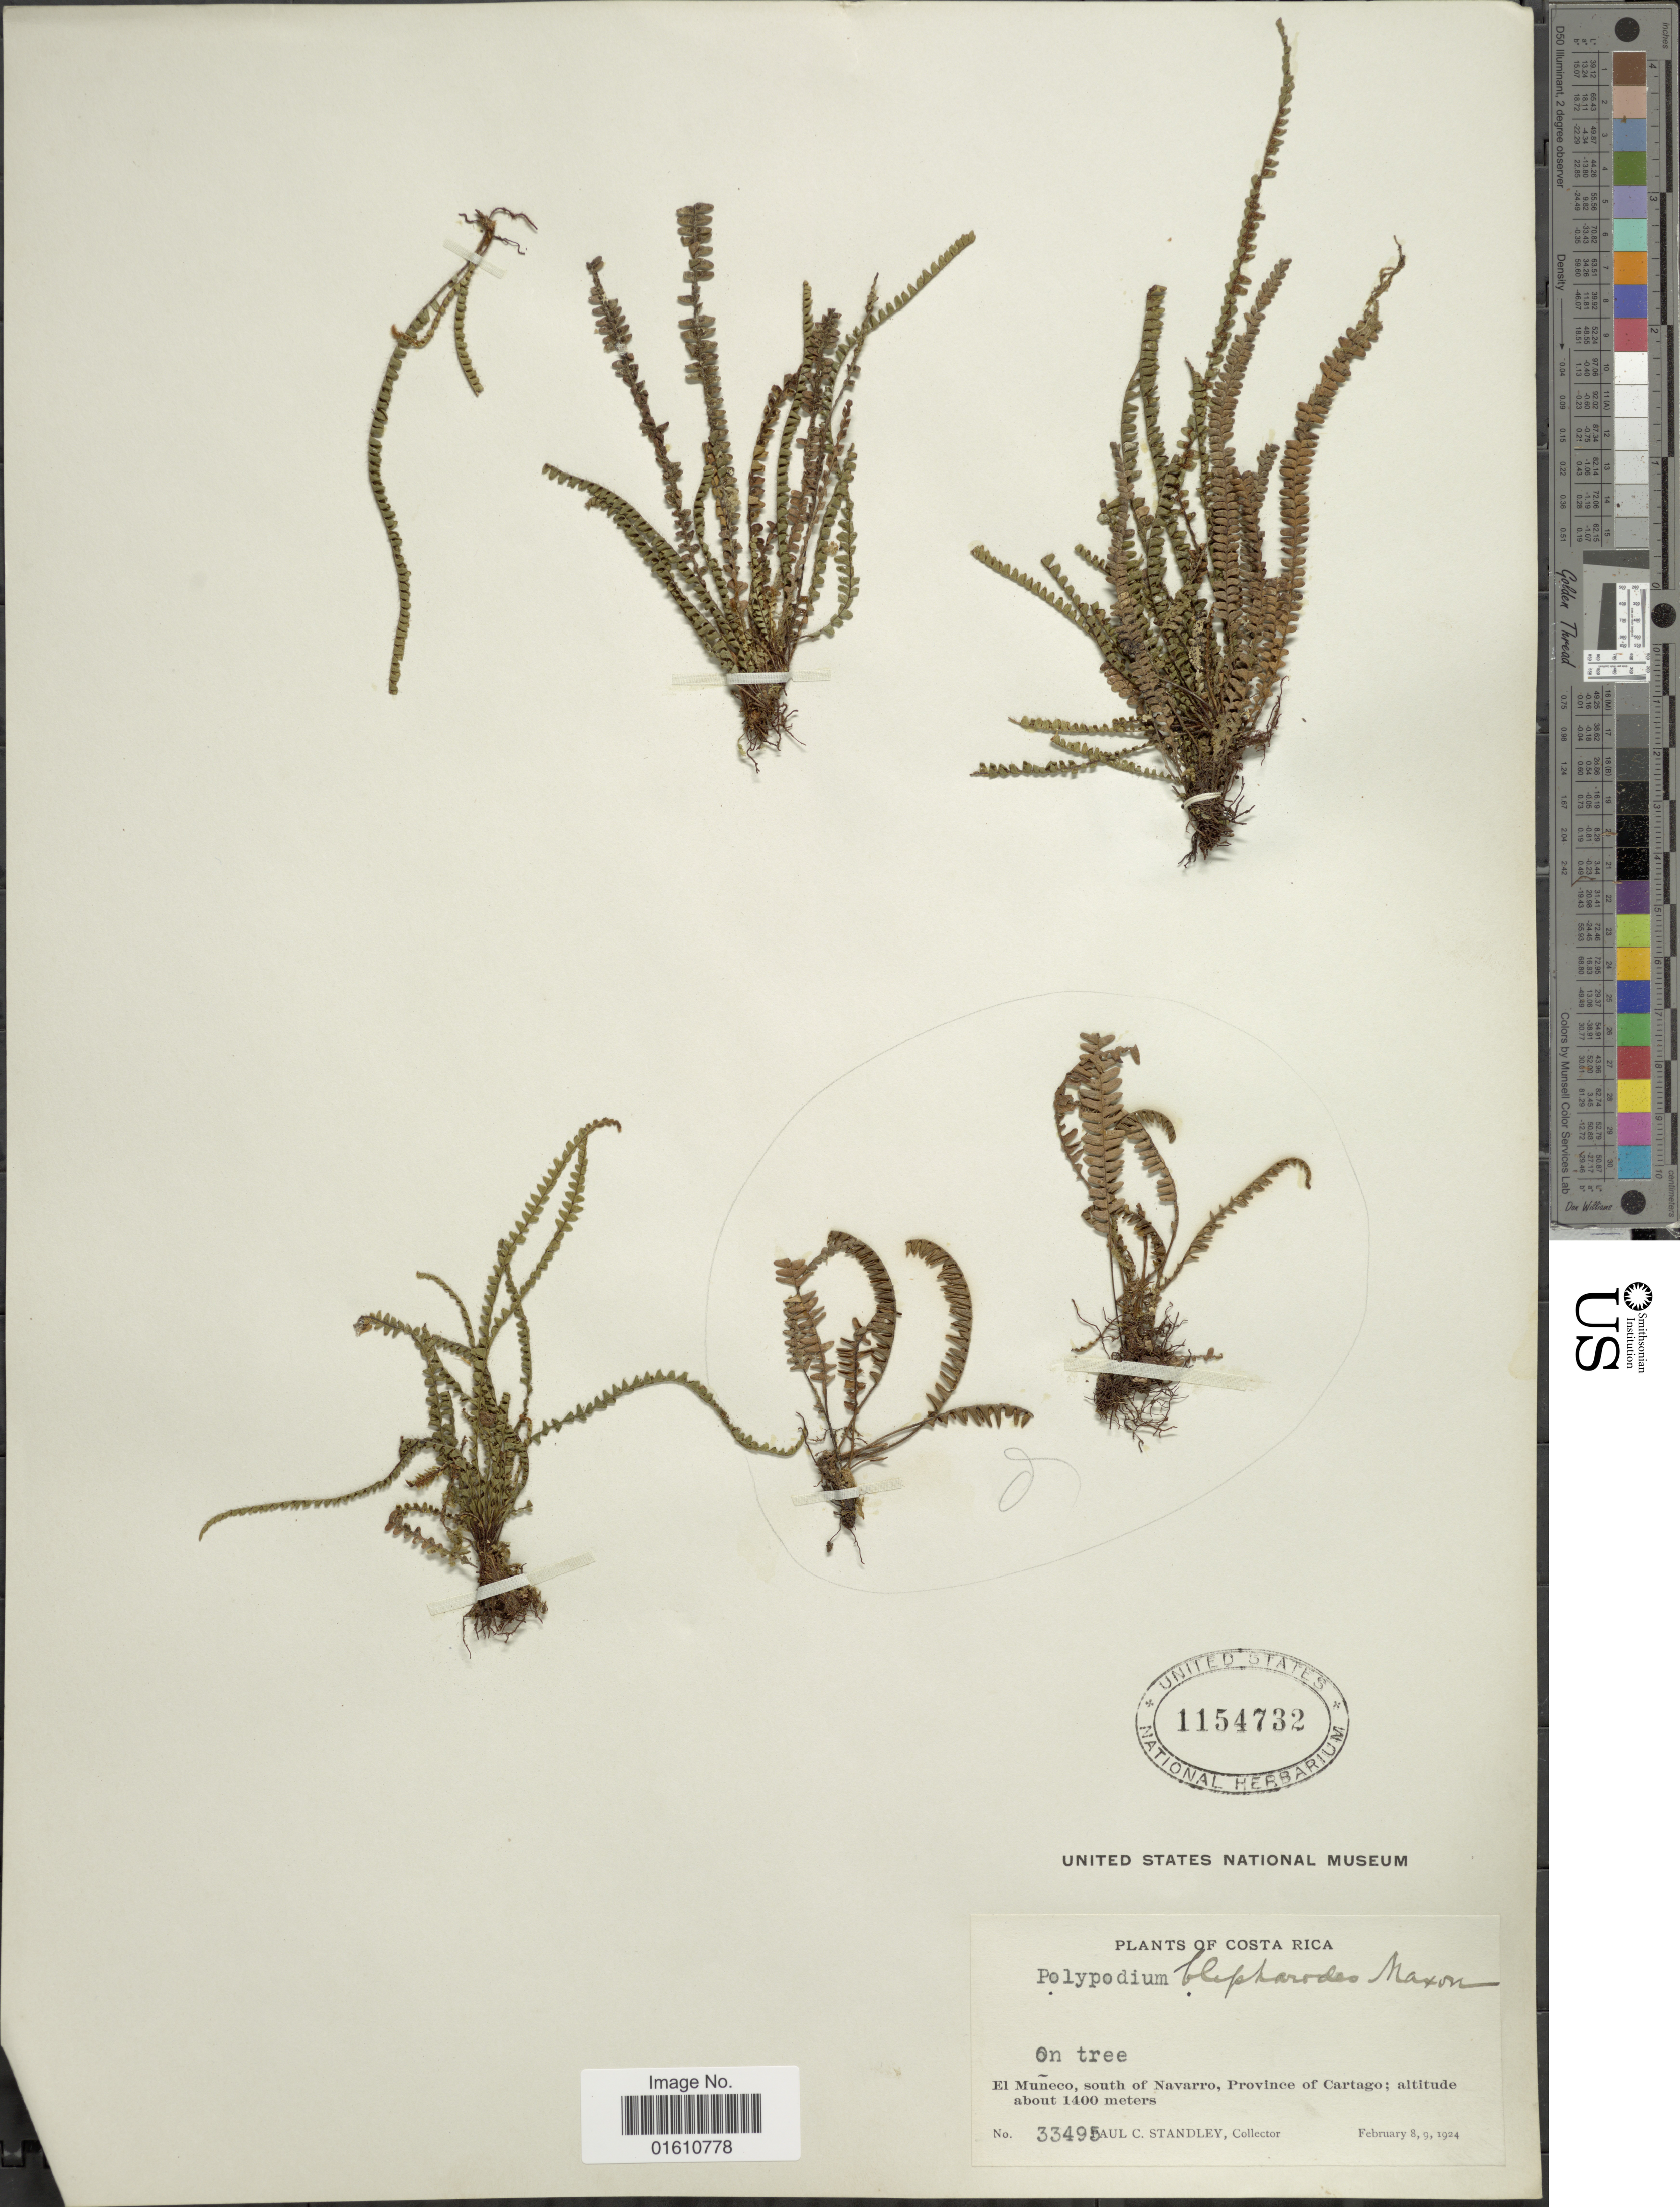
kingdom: Plantae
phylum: Tracheophyta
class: Polypodiopsida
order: Polypodiales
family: Polypodiaceae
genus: Moranopteris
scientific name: Moranopteris taenifolia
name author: (Jenman) R. Y. Hirai & J. Prado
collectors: P. C. Standley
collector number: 33495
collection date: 1924-02-08/1924-02-09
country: Costa Rica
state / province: Cartago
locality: El Muneco, south of Navarro, Province of Cartago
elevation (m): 1400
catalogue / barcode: US 1154732